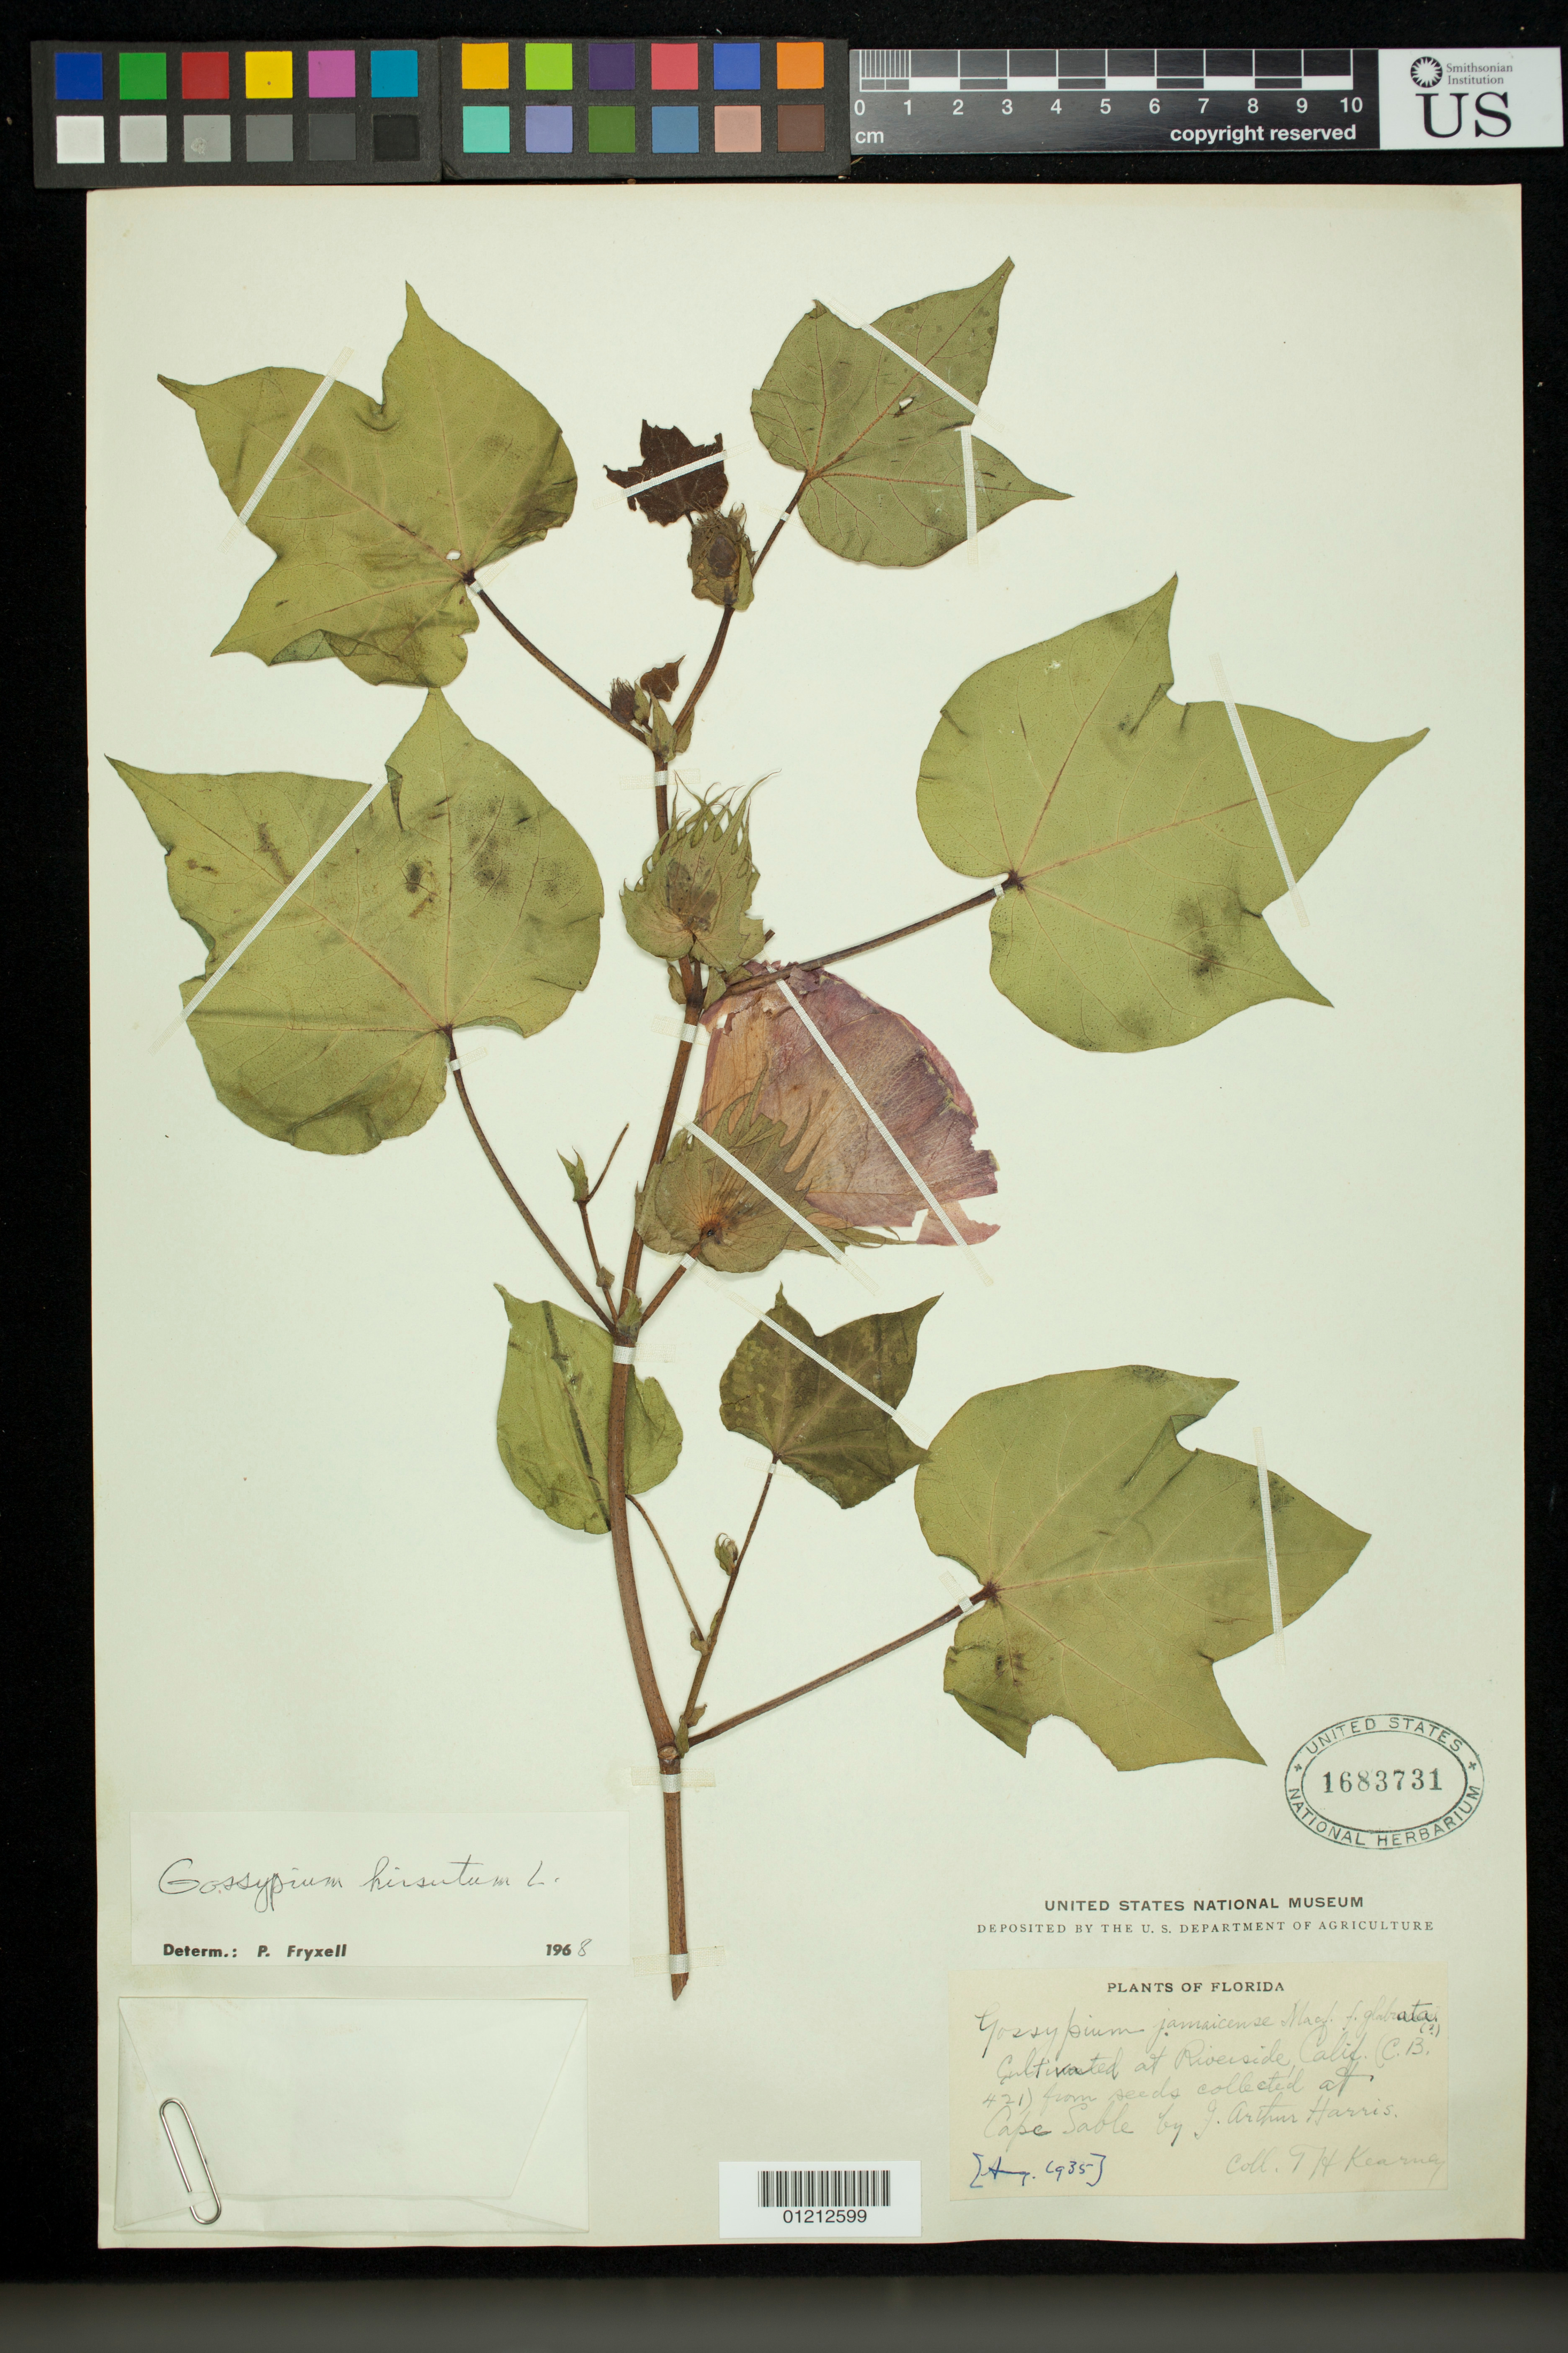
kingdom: Plantae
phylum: Tracheophyta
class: Magnoliopsida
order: Malvales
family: Malvaceae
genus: Gossypium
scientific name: Gossypium jamaicense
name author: Macfad.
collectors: T. H. Kearney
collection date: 1935-08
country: United States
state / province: California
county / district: Riverside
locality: Riverside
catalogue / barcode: US 1683731